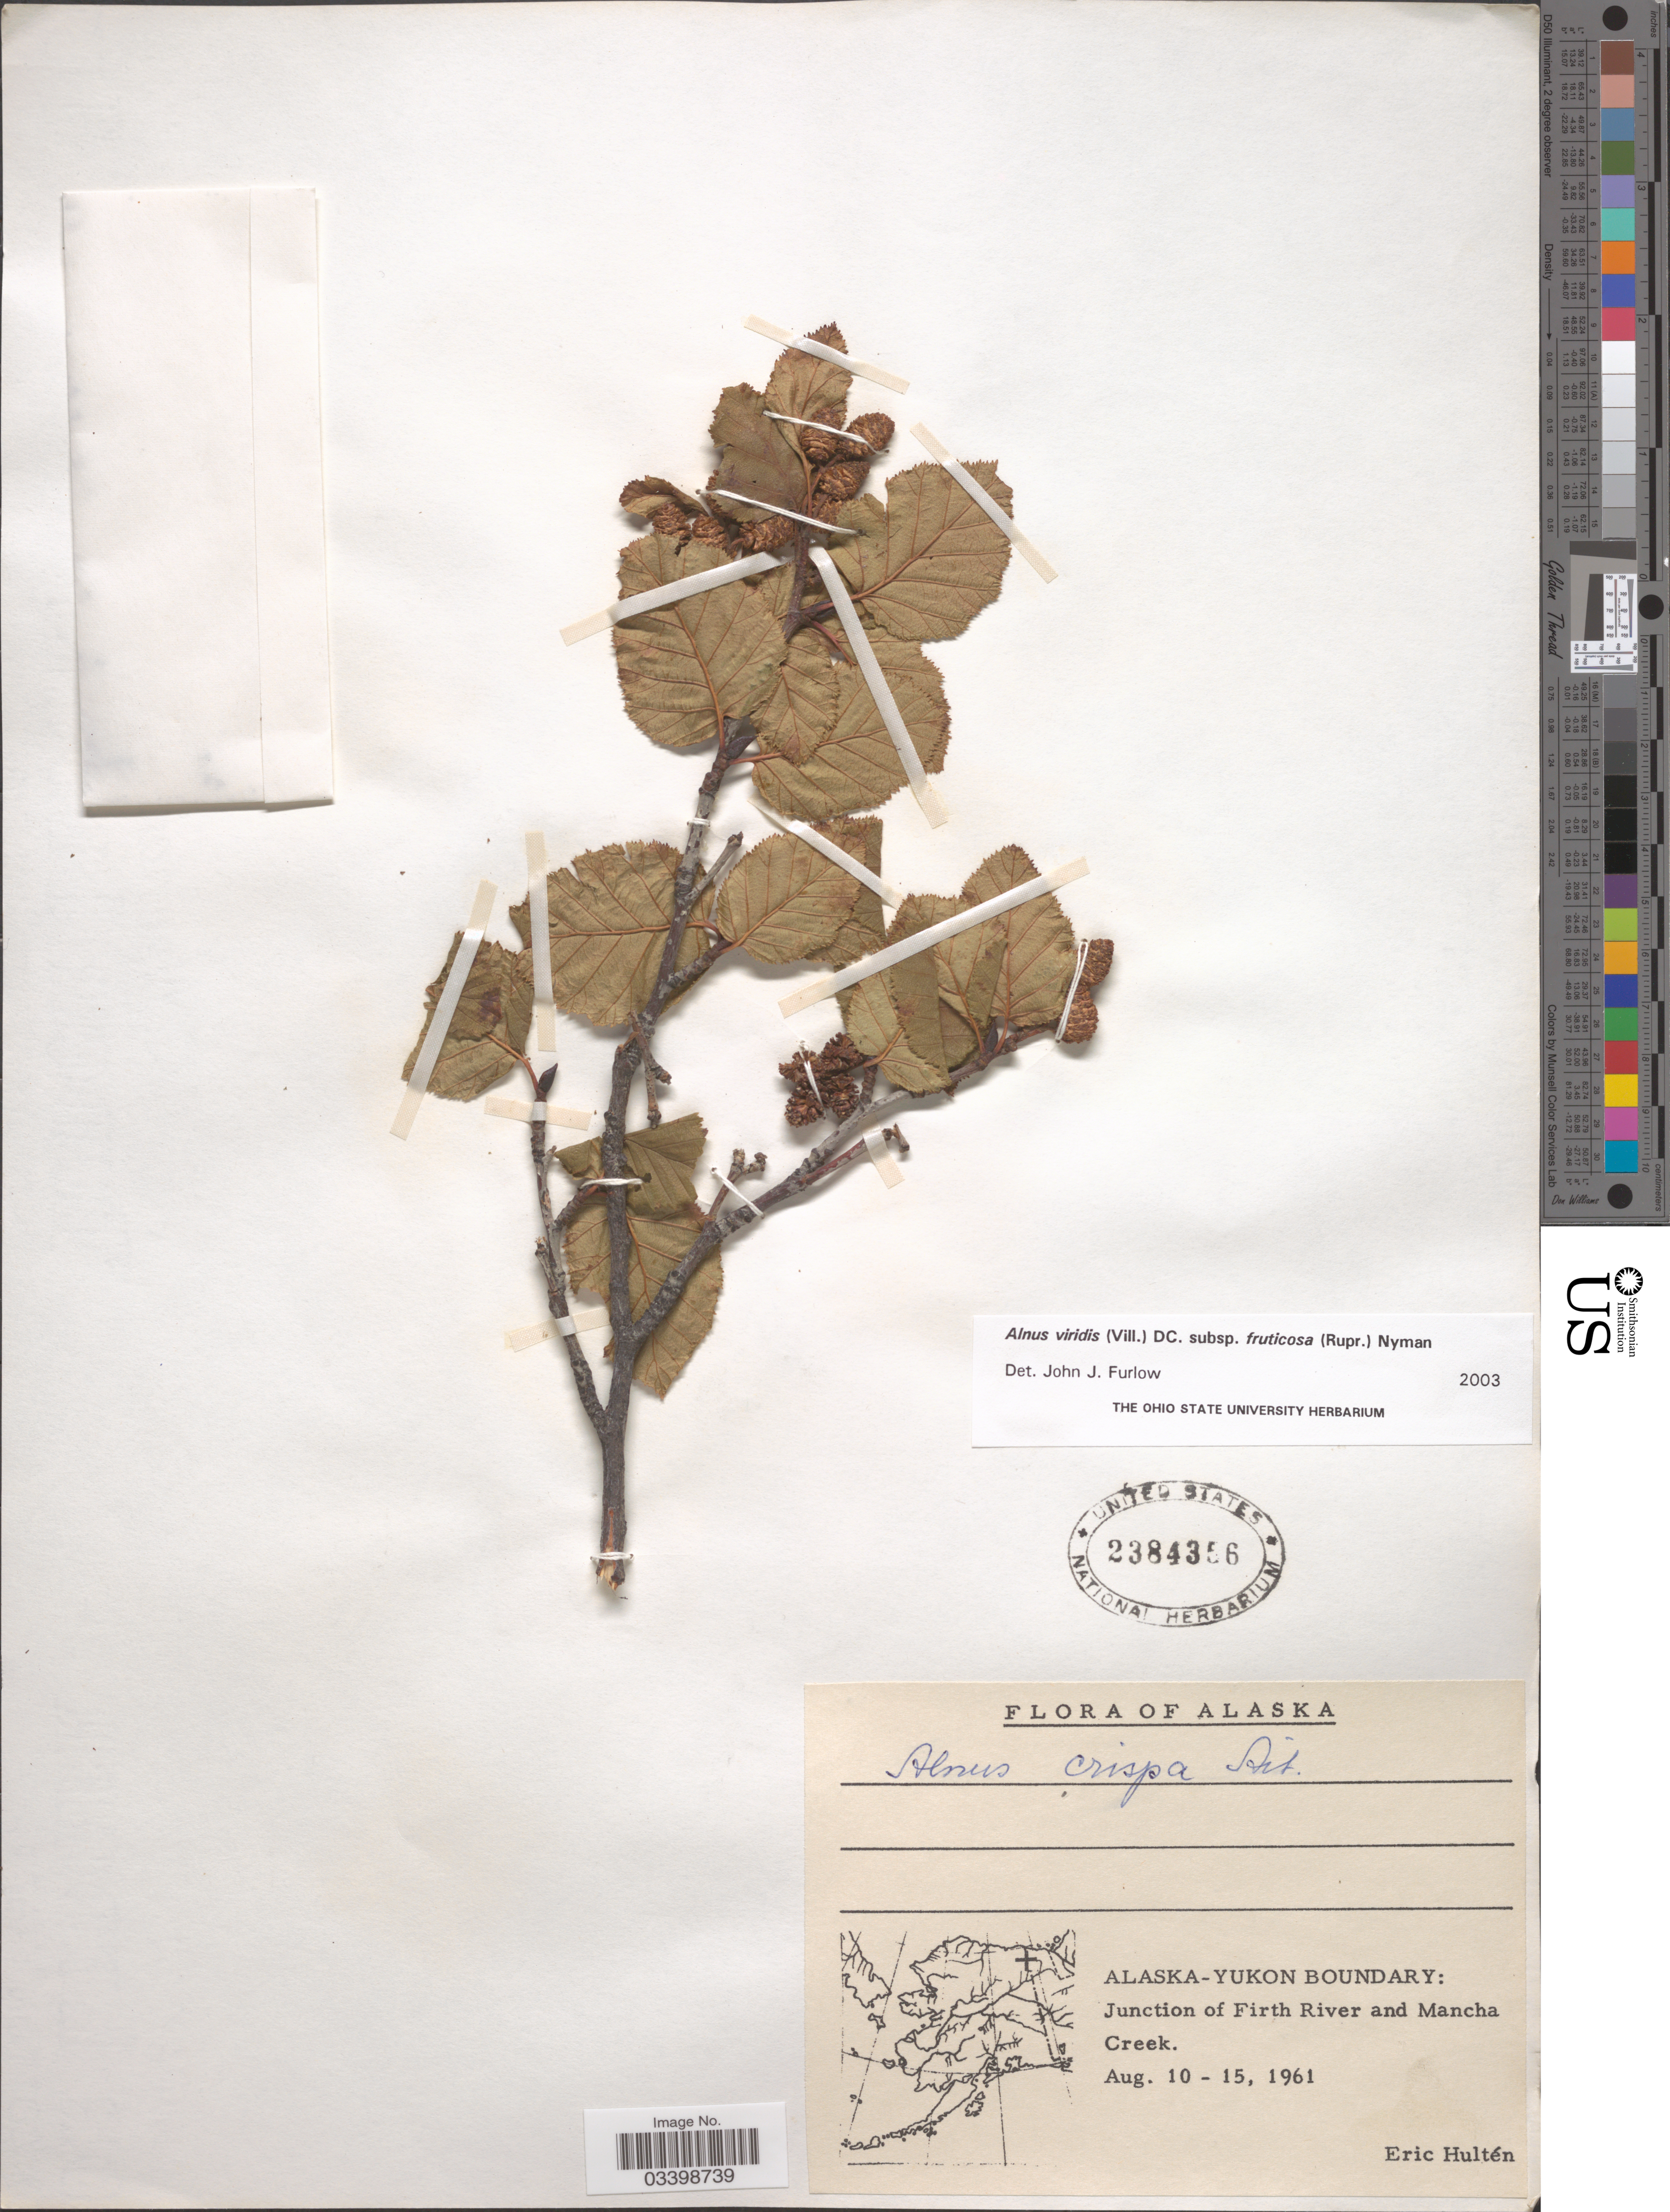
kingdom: Plantae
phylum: Tracheophyta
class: Magnoliopsida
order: Fagales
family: Betulaceae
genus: Alnus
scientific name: Alnus viridis subsp. fruticosa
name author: (Rupr.) Nyman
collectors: E. G. Hultén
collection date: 1961-08-10/1961-08-15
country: United States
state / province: Alaska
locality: Alaska-Yukon Boundary: Junction of Firth River and Mancha Creek.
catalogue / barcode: US 2384356